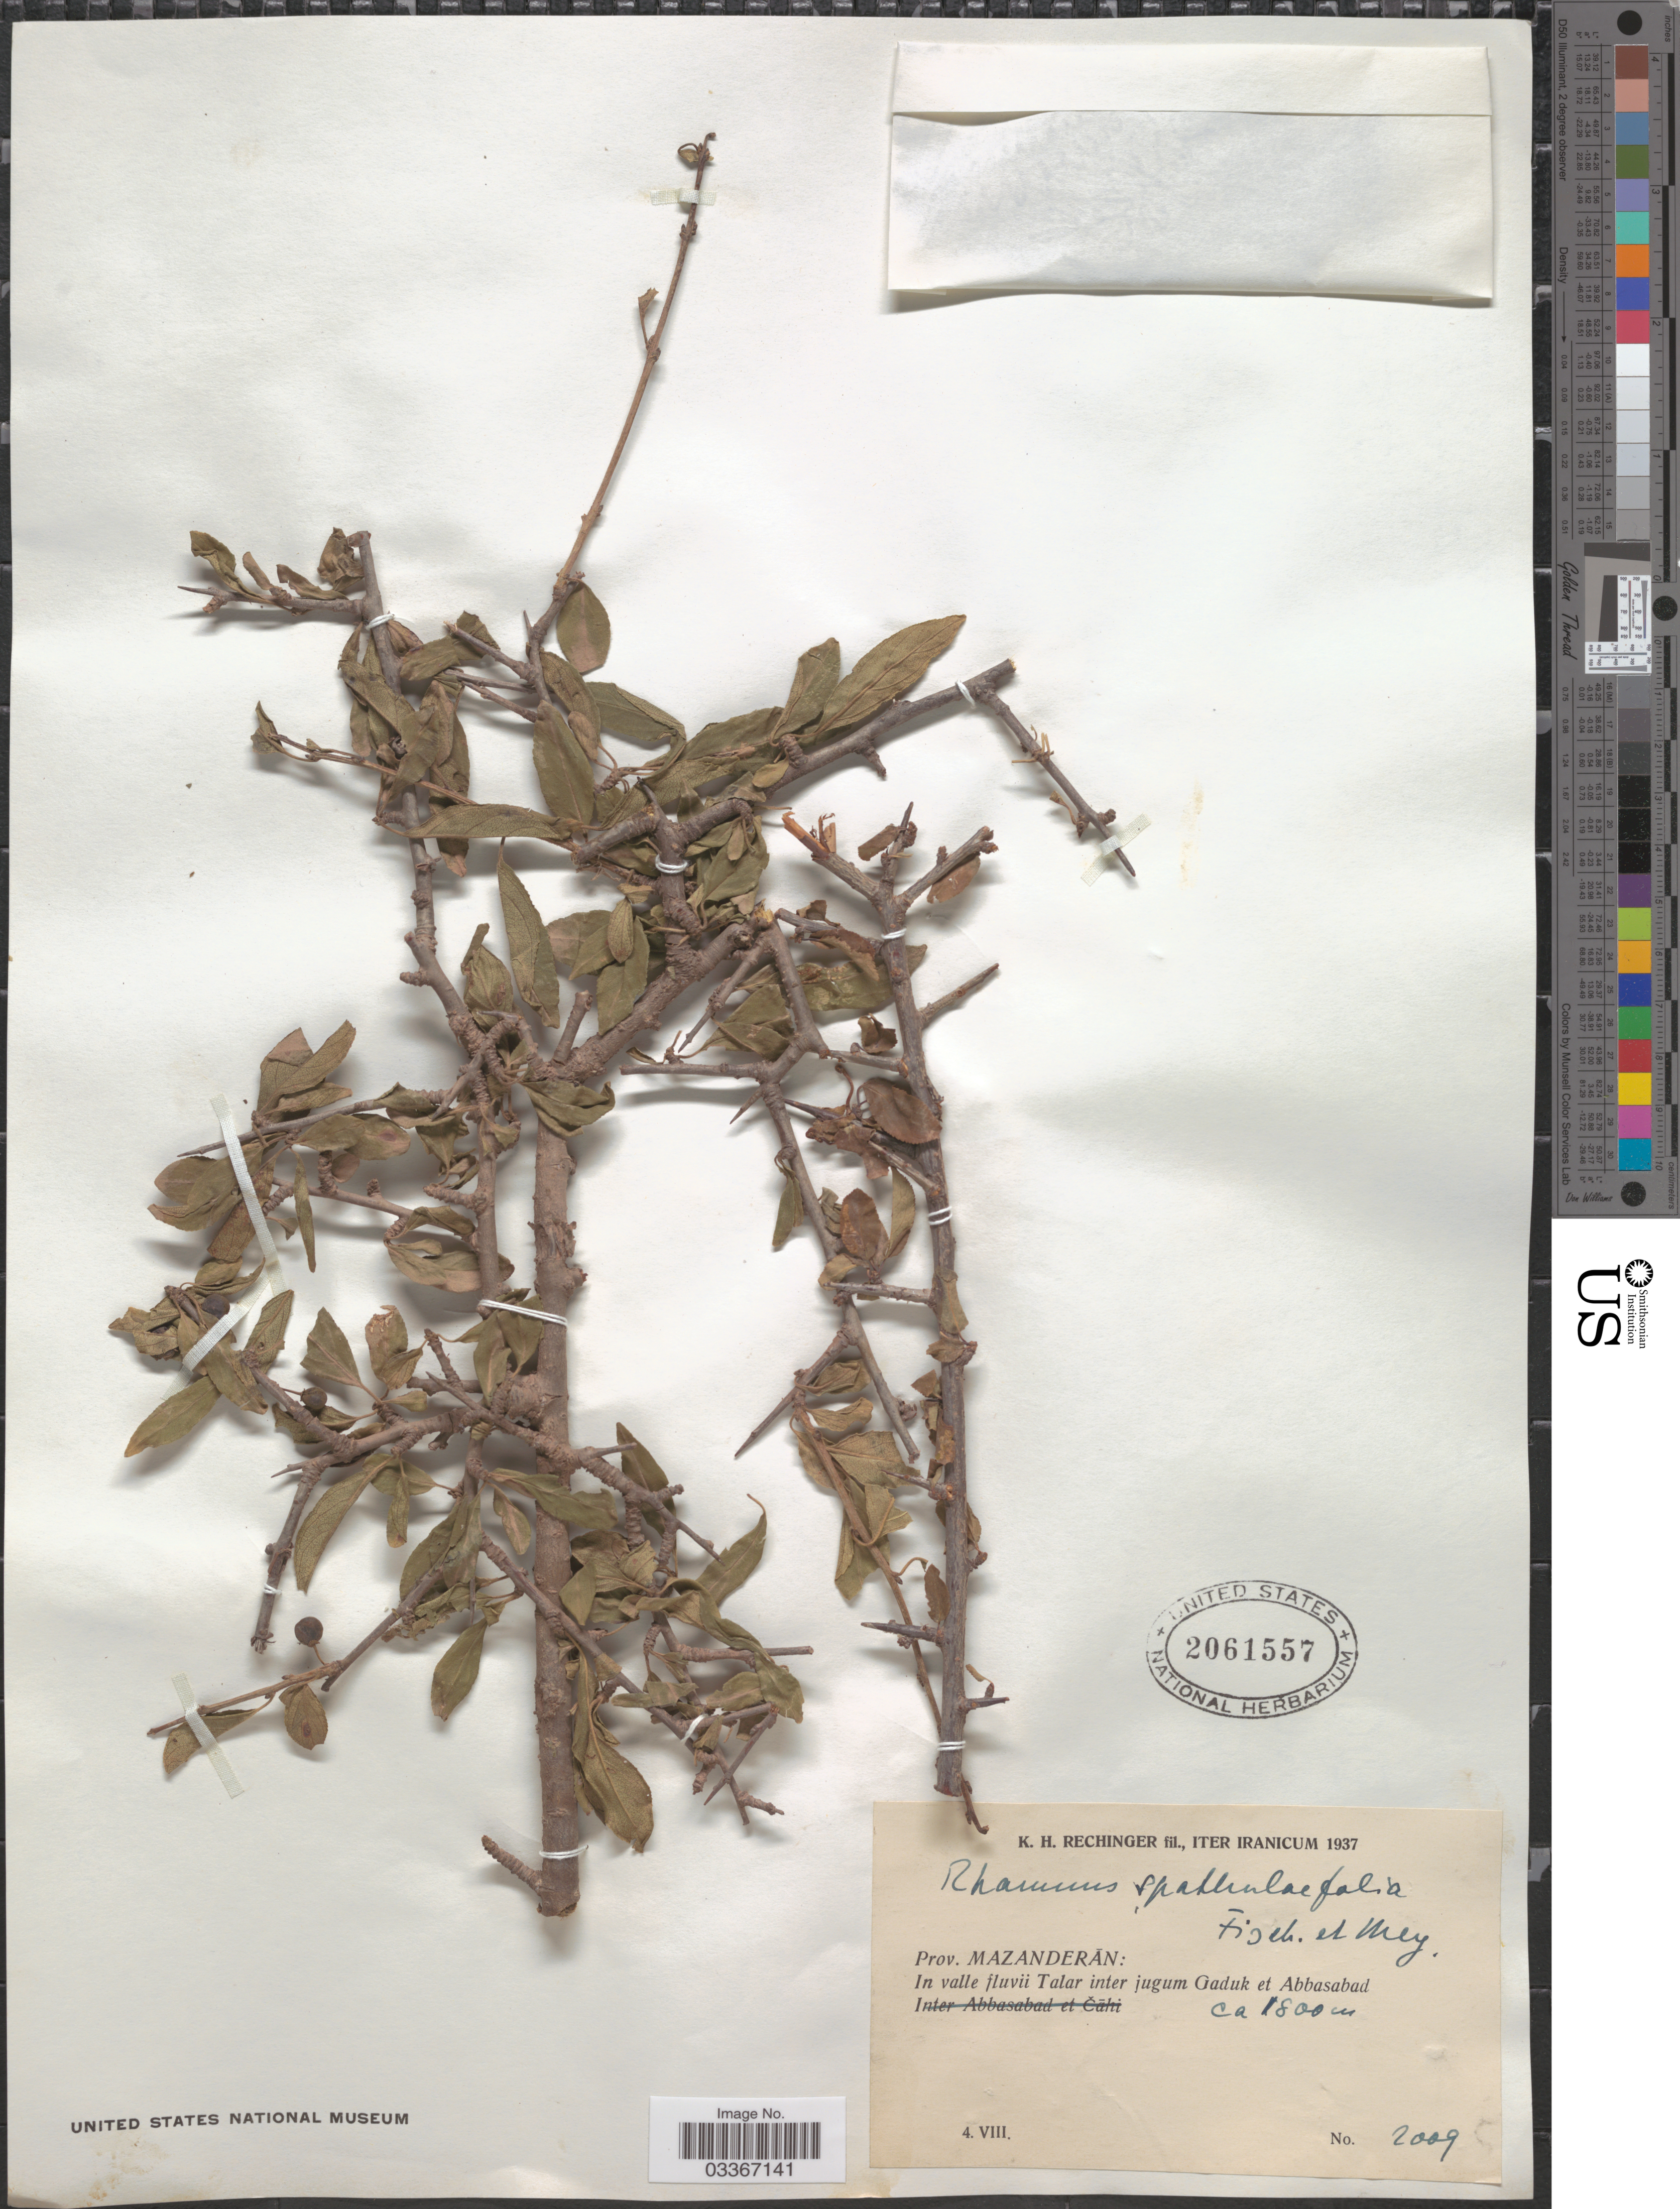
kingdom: Plantae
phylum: Tracheophyta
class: Magnoliopsida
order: Rosales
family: Rhamnaceae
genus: Rhamnus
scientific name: Rhamnus spathulifolia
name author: Fisch. & C.A. Mey.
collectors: K. H. Rechinger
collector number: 2009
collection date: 1937-08-04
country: Iran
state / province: Mazandaran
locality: Iter Iranicum. Prov. Mazanderan: In valle fluvii Talar inter jugum Gaduk et Abbasabad.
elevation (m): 1800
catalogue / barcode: US 2061557